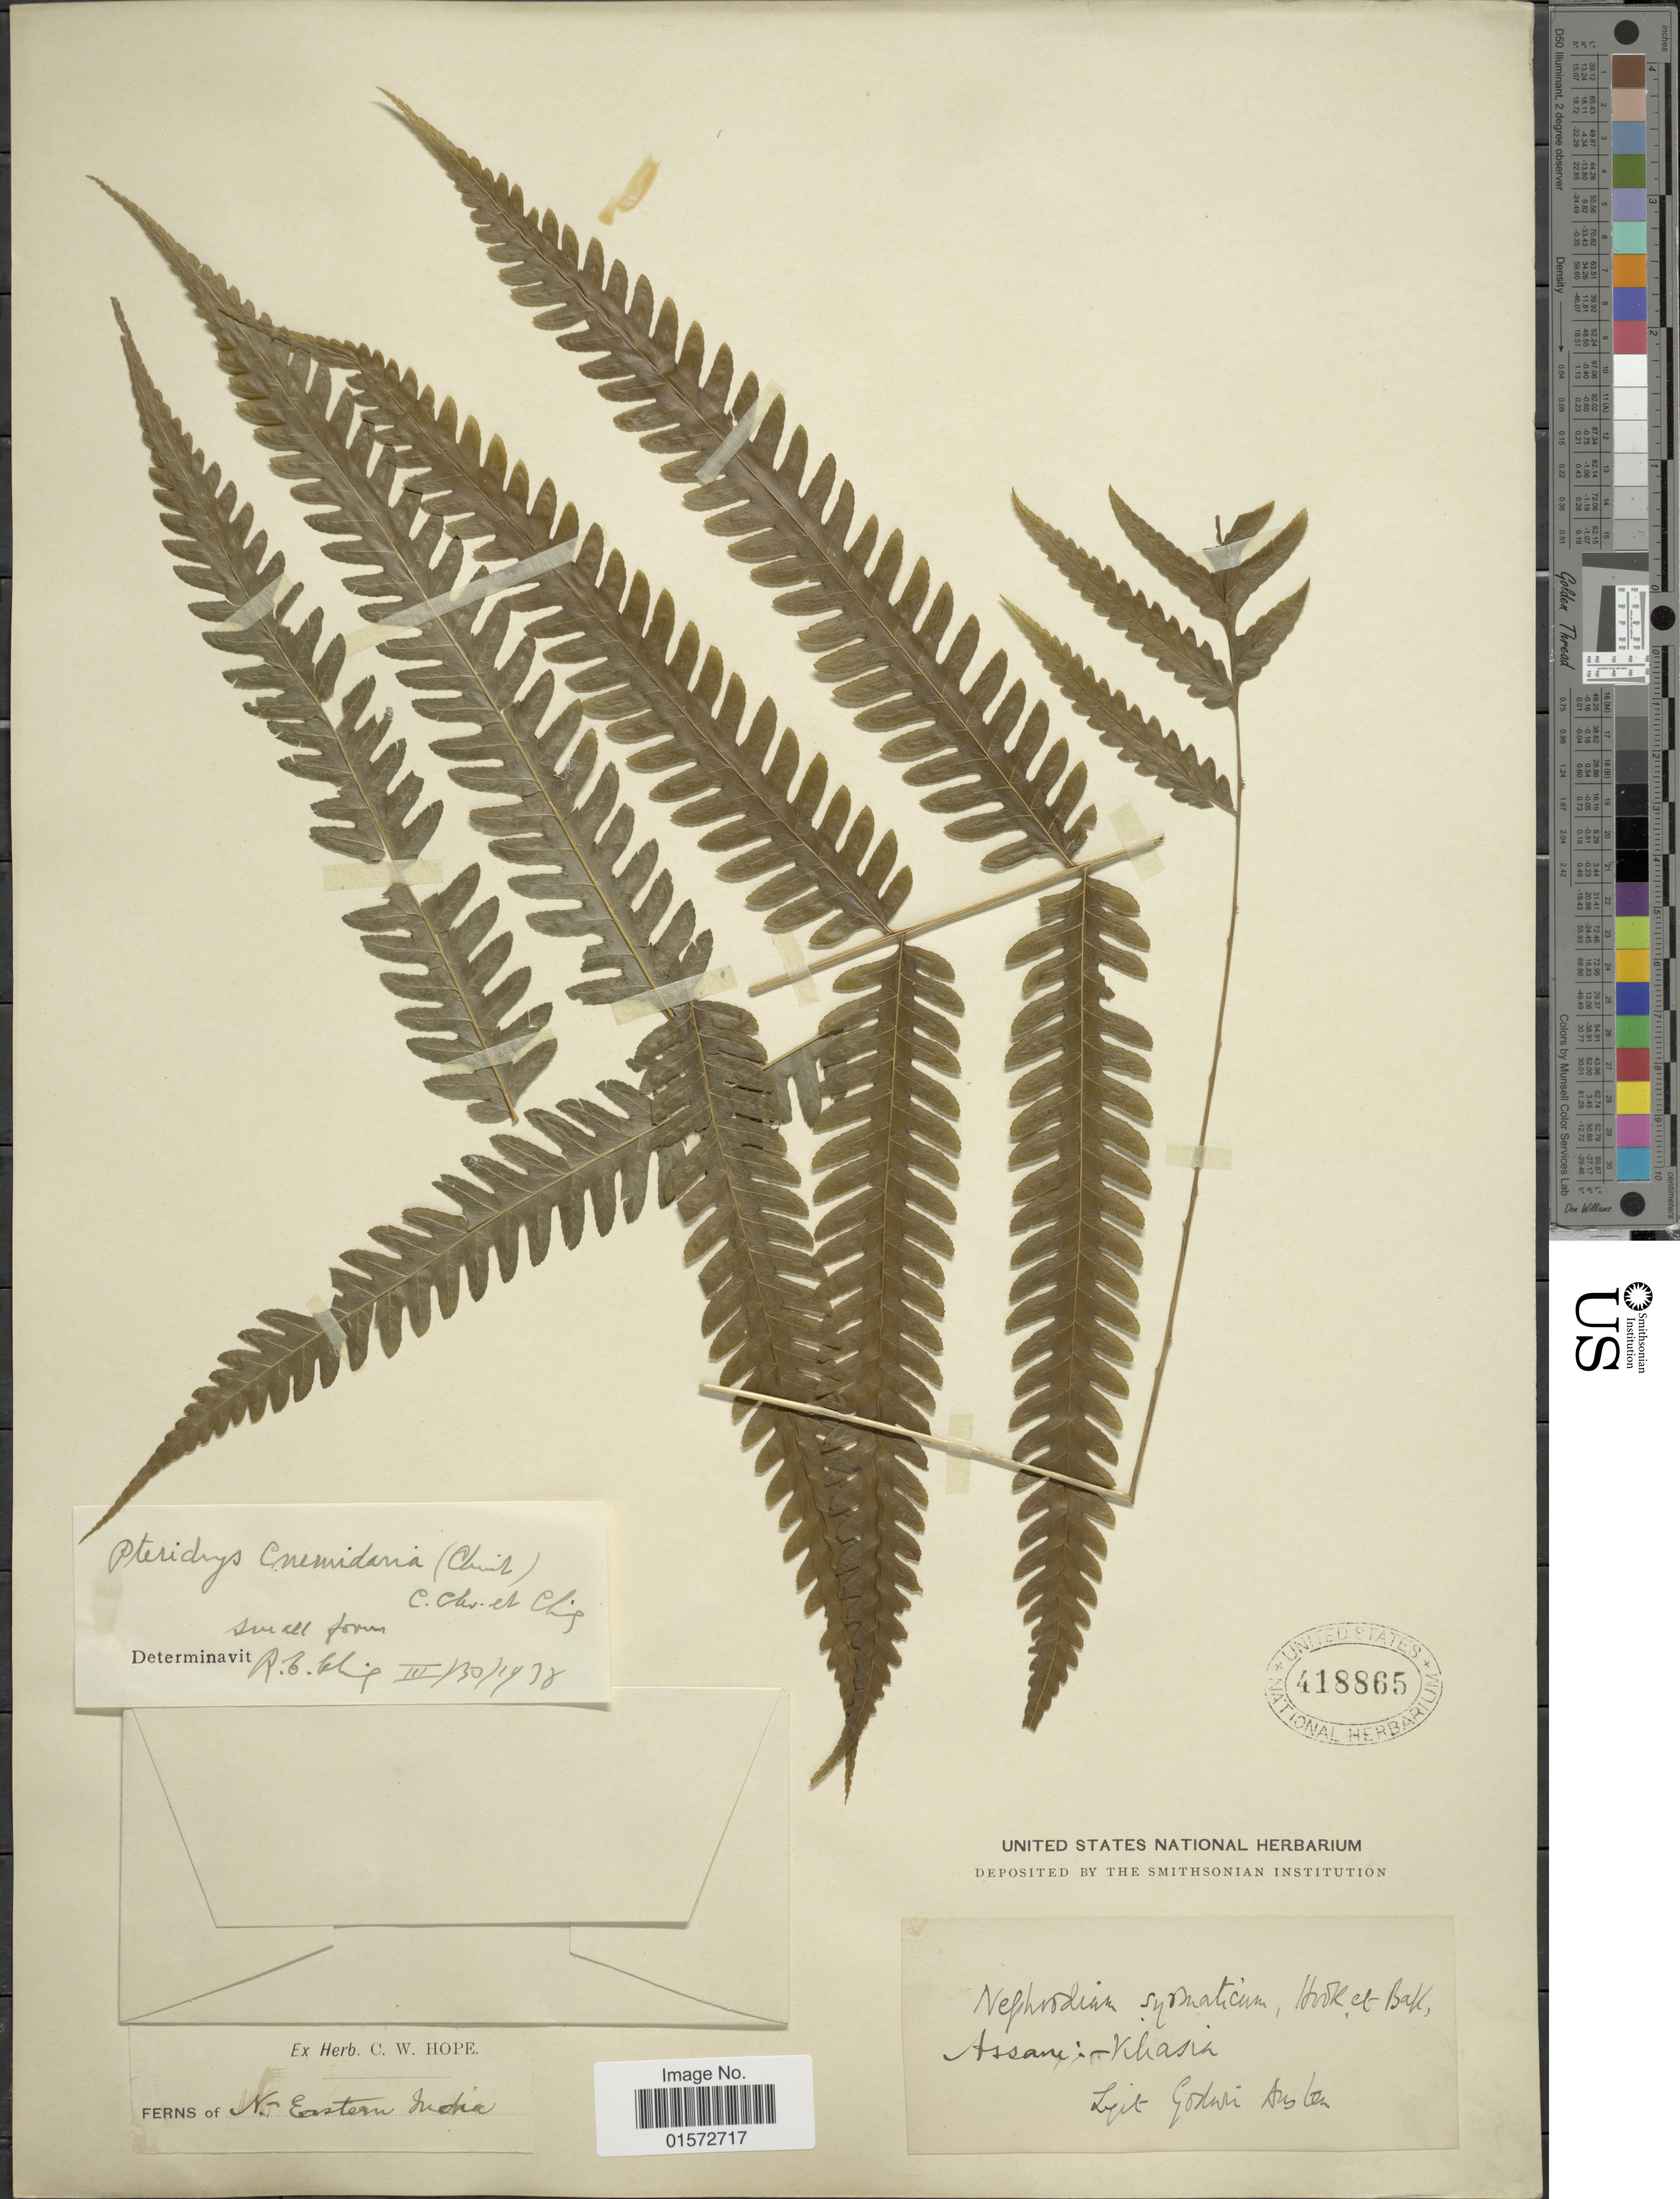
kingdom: Plantae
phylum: Tracheophyta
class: Polypodiopsida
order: Polypodiales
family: Tectariaceae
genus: Pteridrys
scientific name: Pteridrys cnemidaria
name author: (Christ) C. Chr. & Ching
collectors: G. Austen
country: India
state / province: Assam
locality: N. Eastern India. Assam, Khasia.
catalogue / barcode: US 418865